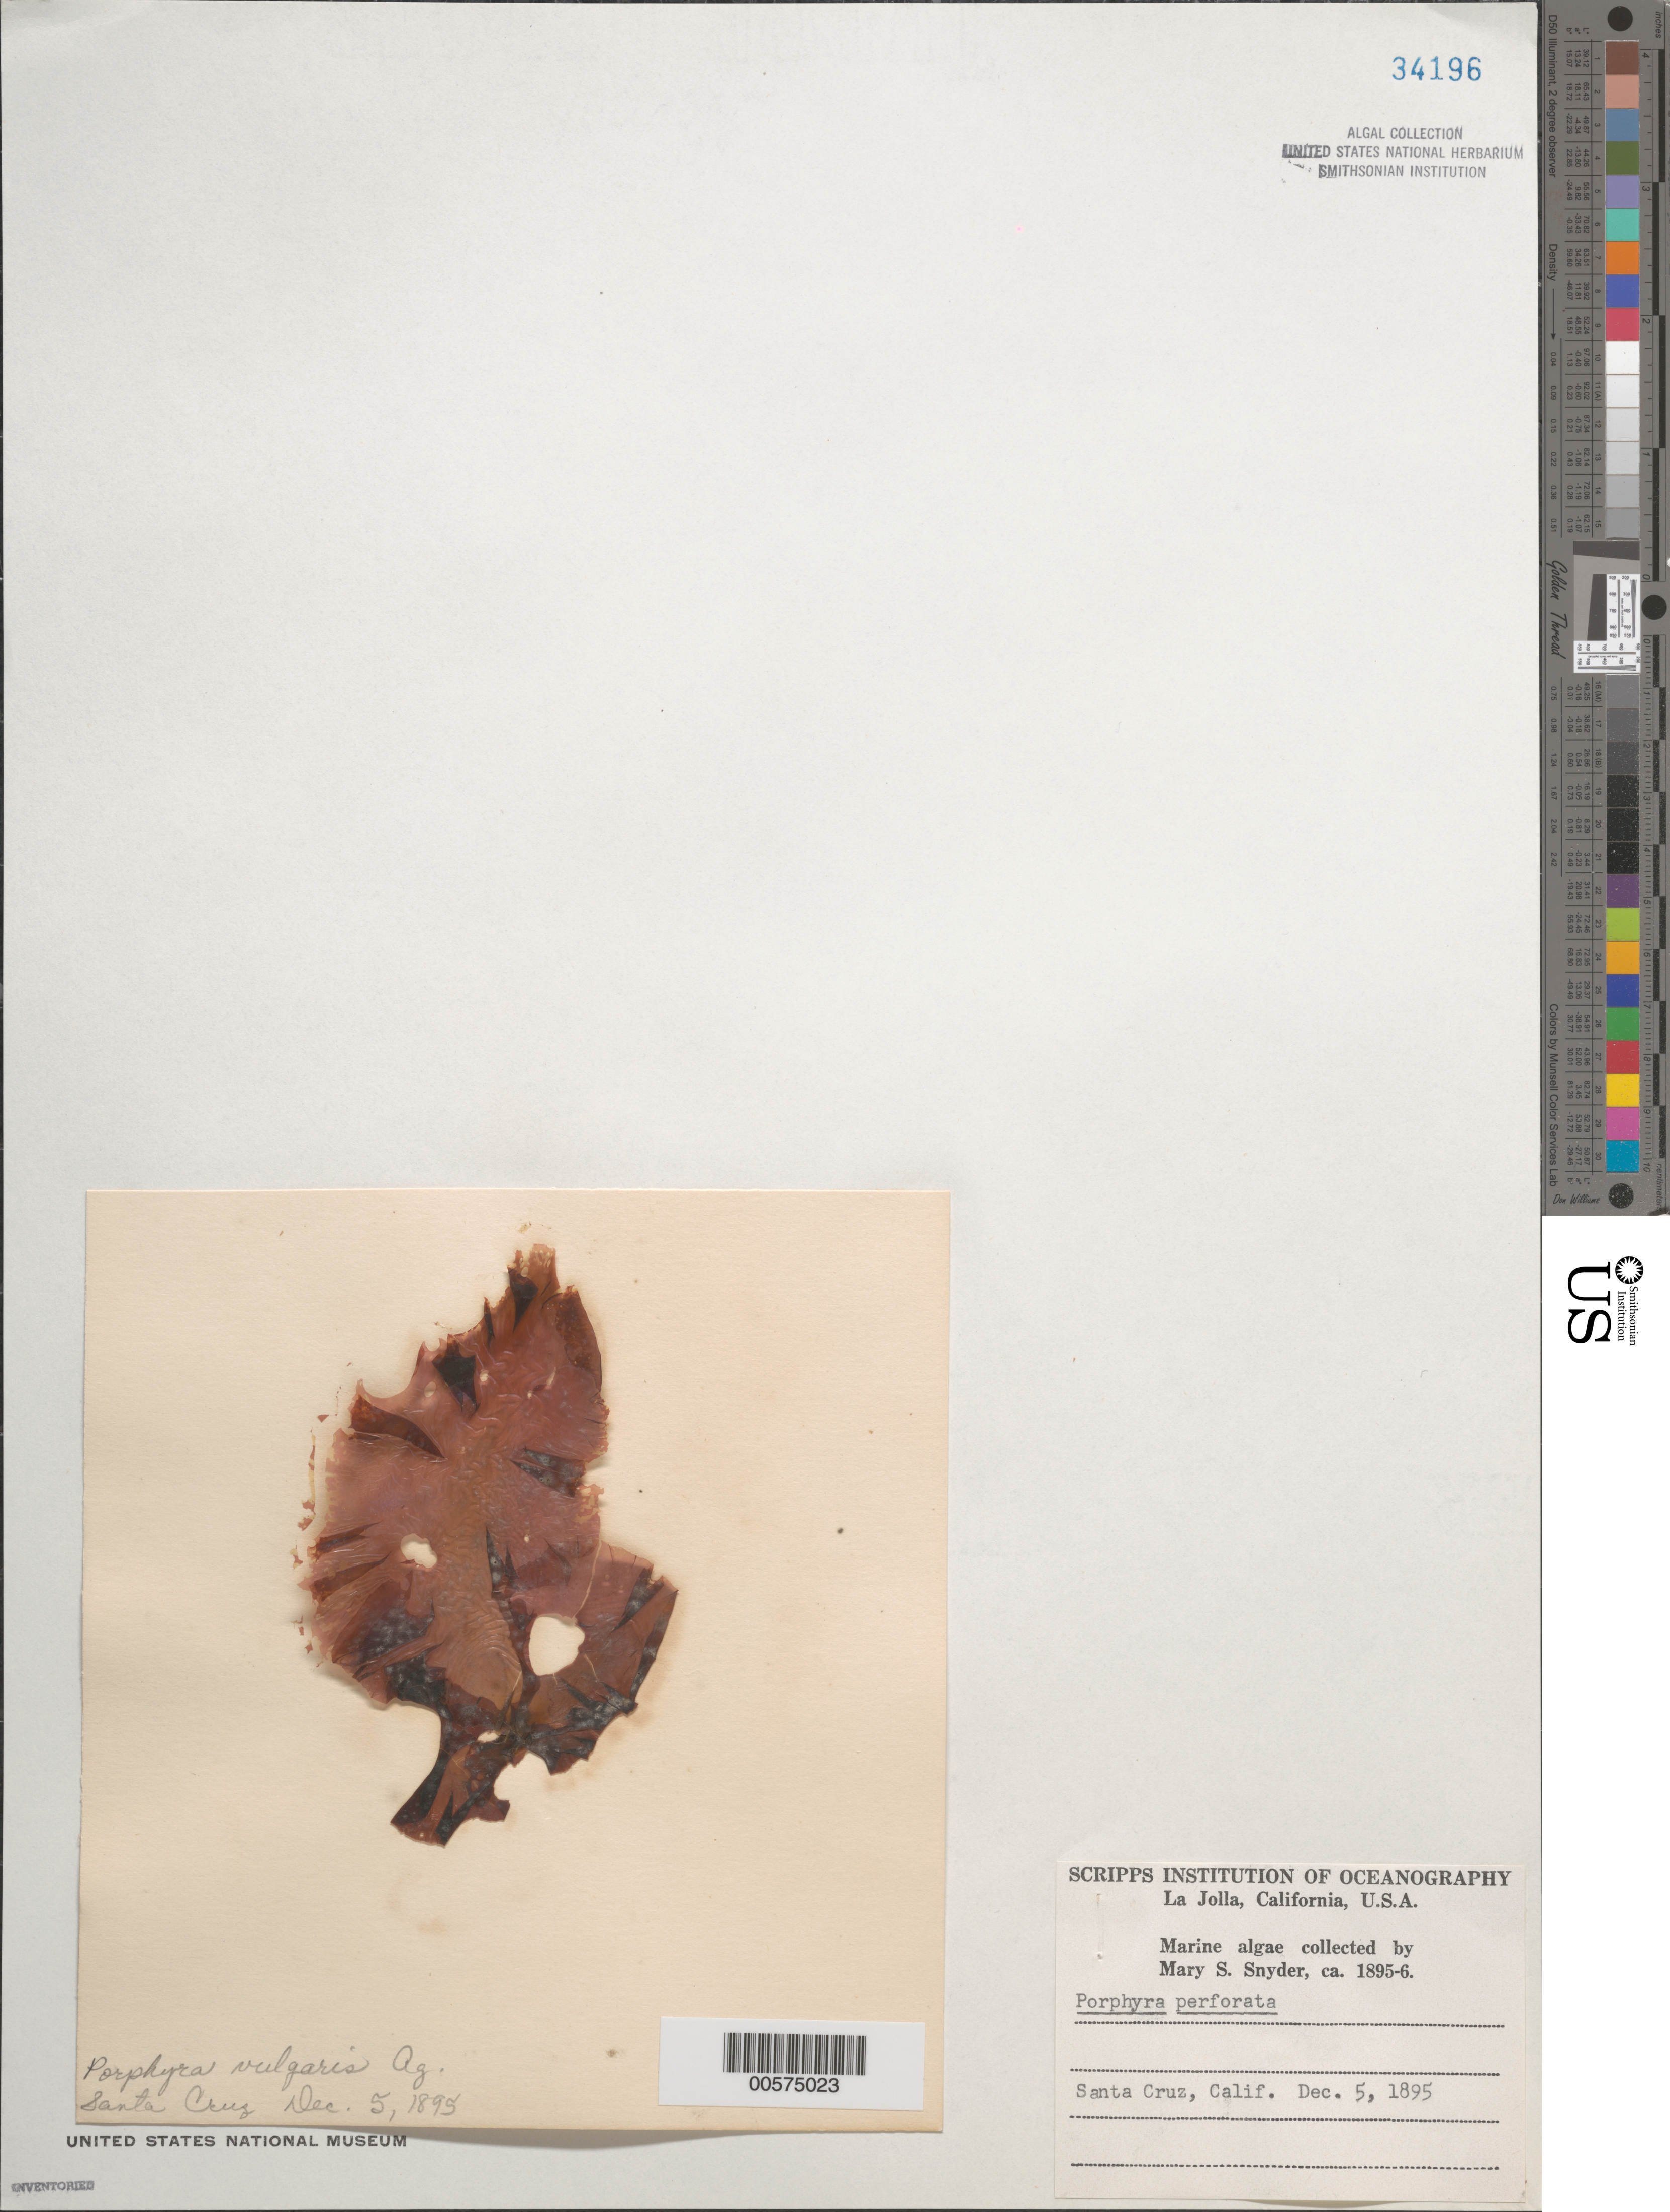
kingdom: Plantae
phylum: Rhodophyta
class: Bangiophyceae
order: Bangiales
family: Bangiaceae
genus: Pyropia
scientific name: Pyropia perforata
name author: (J. Agardh) S.C. Lindstrom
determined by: Algae name updating Project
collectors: M. Snyder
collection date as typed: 05 Dec 1895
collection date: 1895-12-05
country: United States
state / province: California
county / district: Santa Cruz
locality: Santa Cruz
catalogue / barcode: US 34196